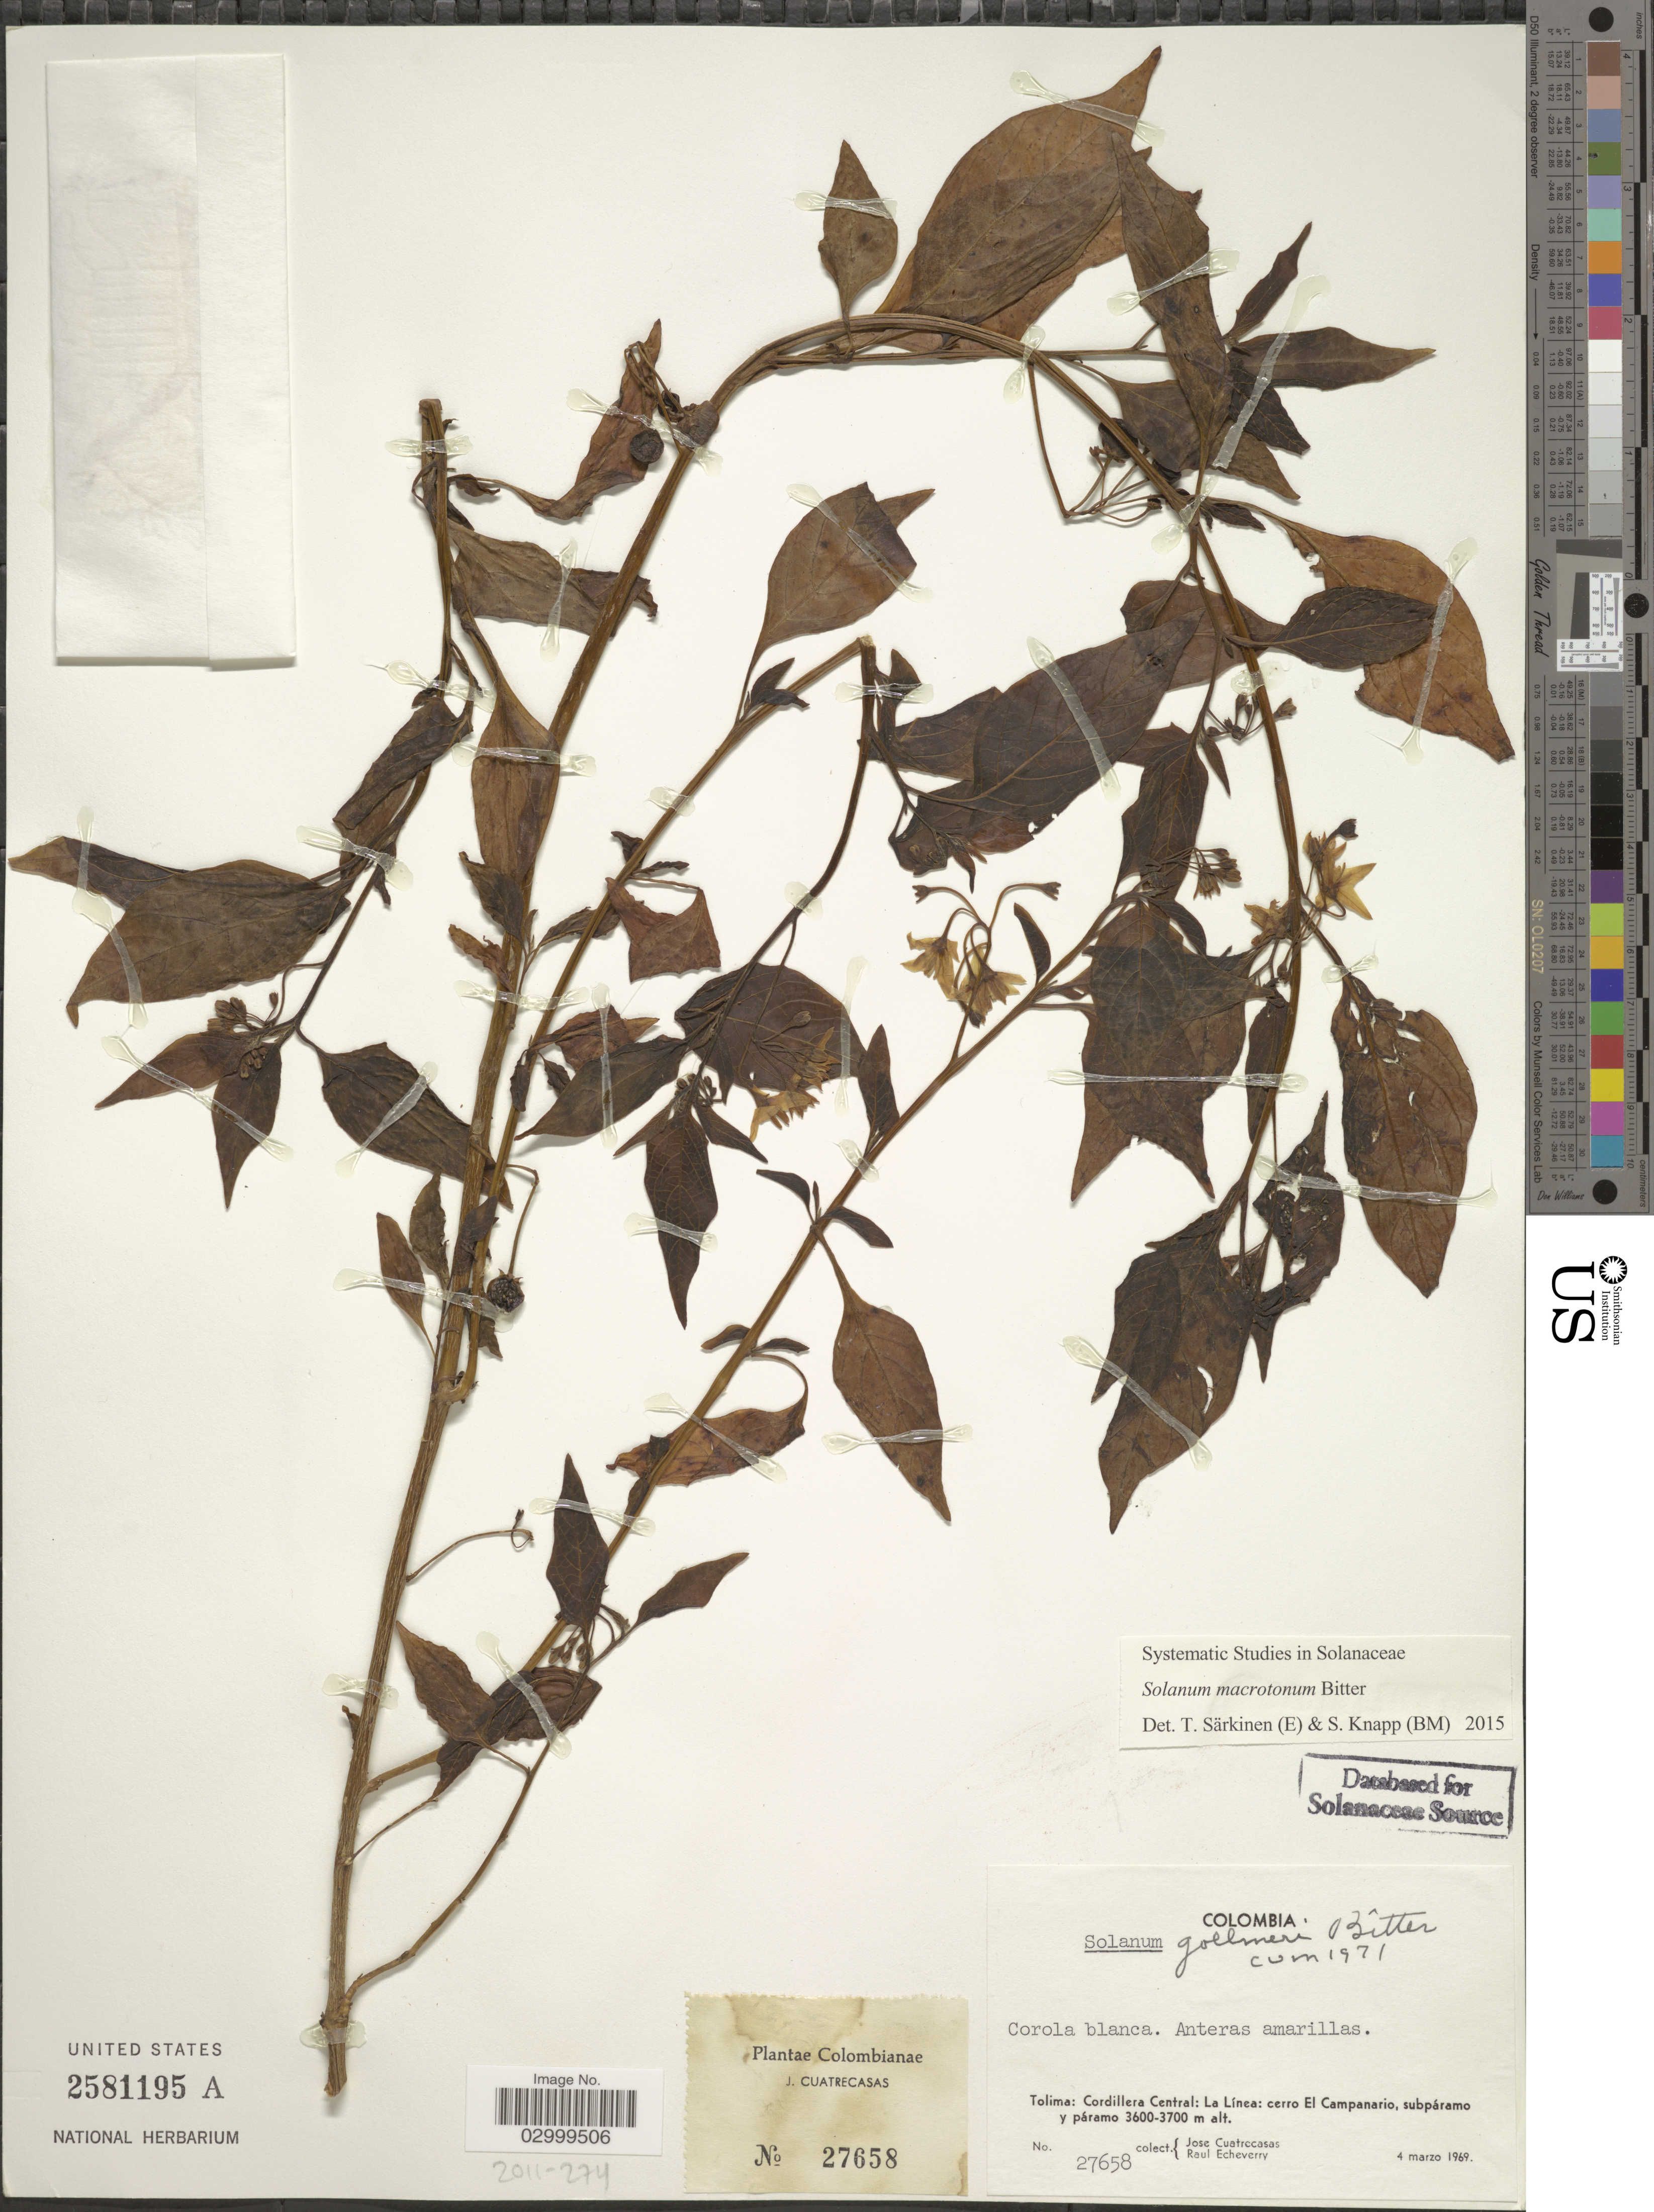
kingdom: Plantae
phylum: Tracheophyta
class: Magnoliopsida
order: Solanales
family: Solanaceae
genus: Solanum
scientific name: Solanum macrotonum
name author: Bitter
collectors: J. Cuatrecasas & R. Echeverry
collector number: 27658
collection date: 1969-03-04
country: Colombia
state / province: Tolima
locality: Cordillera Central: La Línea: cerro El Campanario.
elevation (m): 3600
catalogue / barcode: US 2581195A